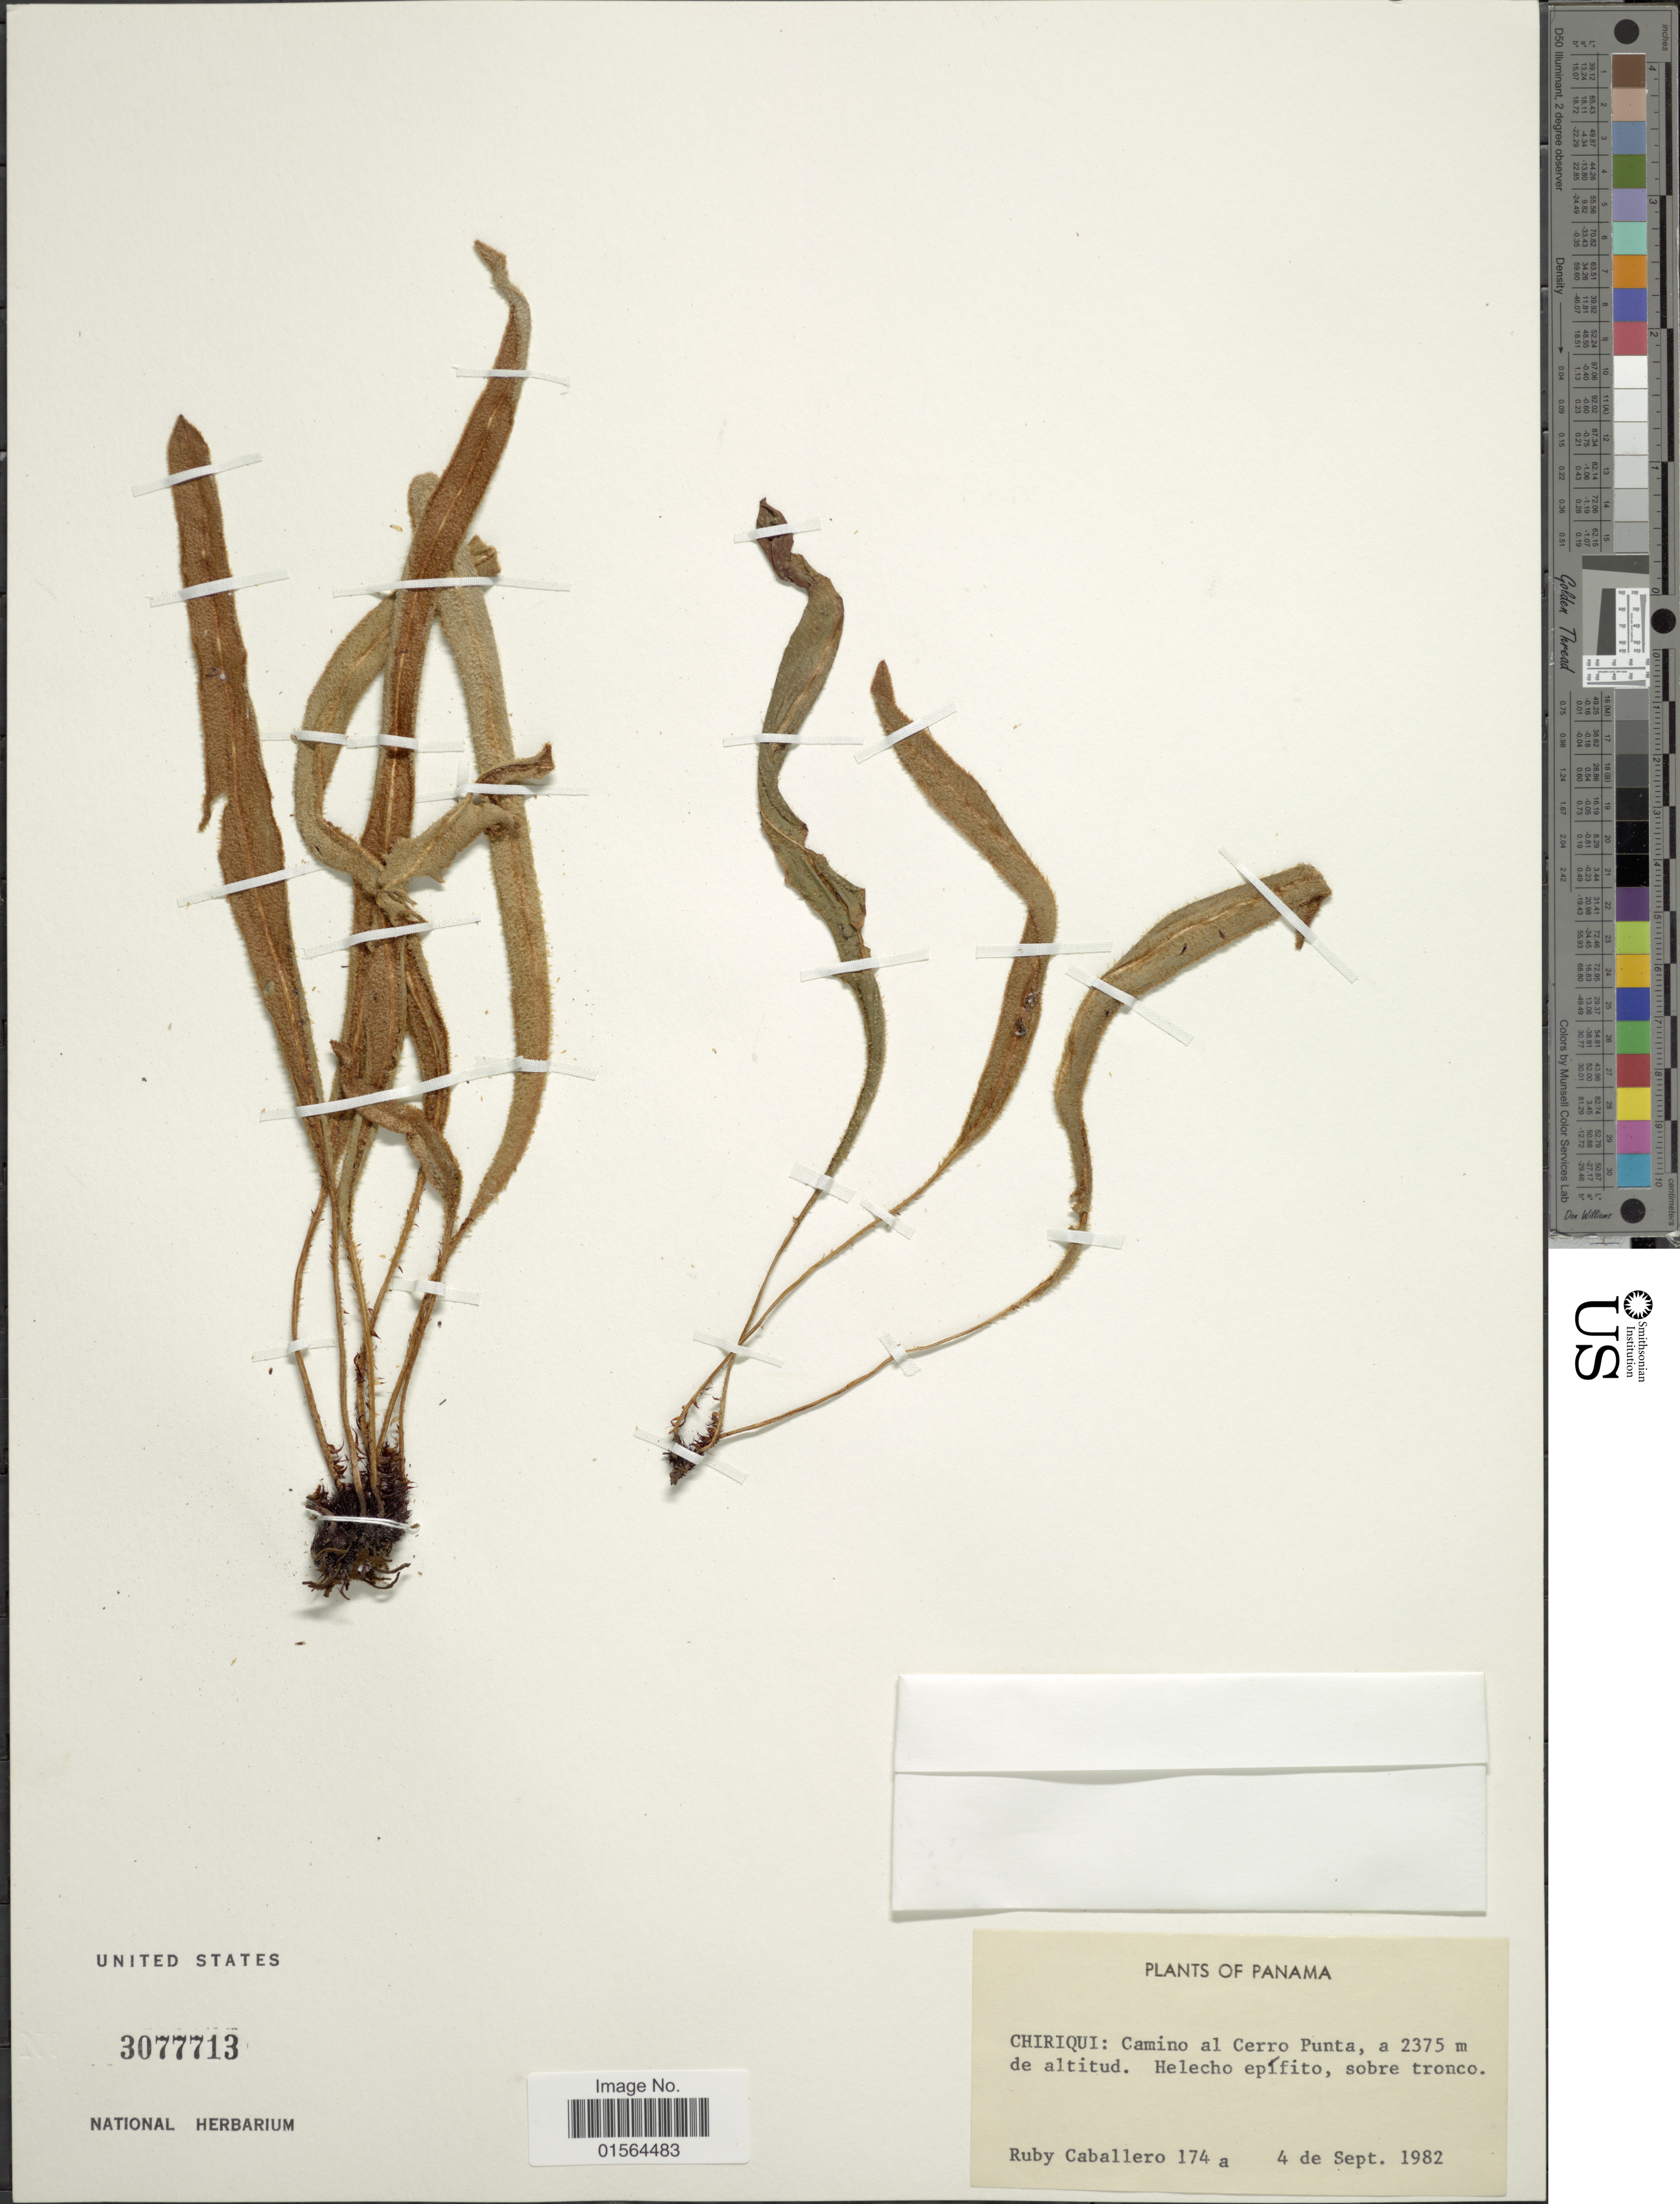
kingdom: Plantae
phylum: Tracheophyta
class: Polypodiopsida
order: Polypodiales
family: Dryopteridaceae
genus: Elaphoglossum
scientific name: Elaphoglossum paleaceum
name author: (Hook. & Grev.) Sledge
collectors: R. Caballero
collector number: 174a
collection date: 1982-09-04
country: Panama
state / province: Chiriqui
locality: Chiriqui: Camino al Cerro Punta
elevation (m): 2375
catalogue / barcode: US 3077713